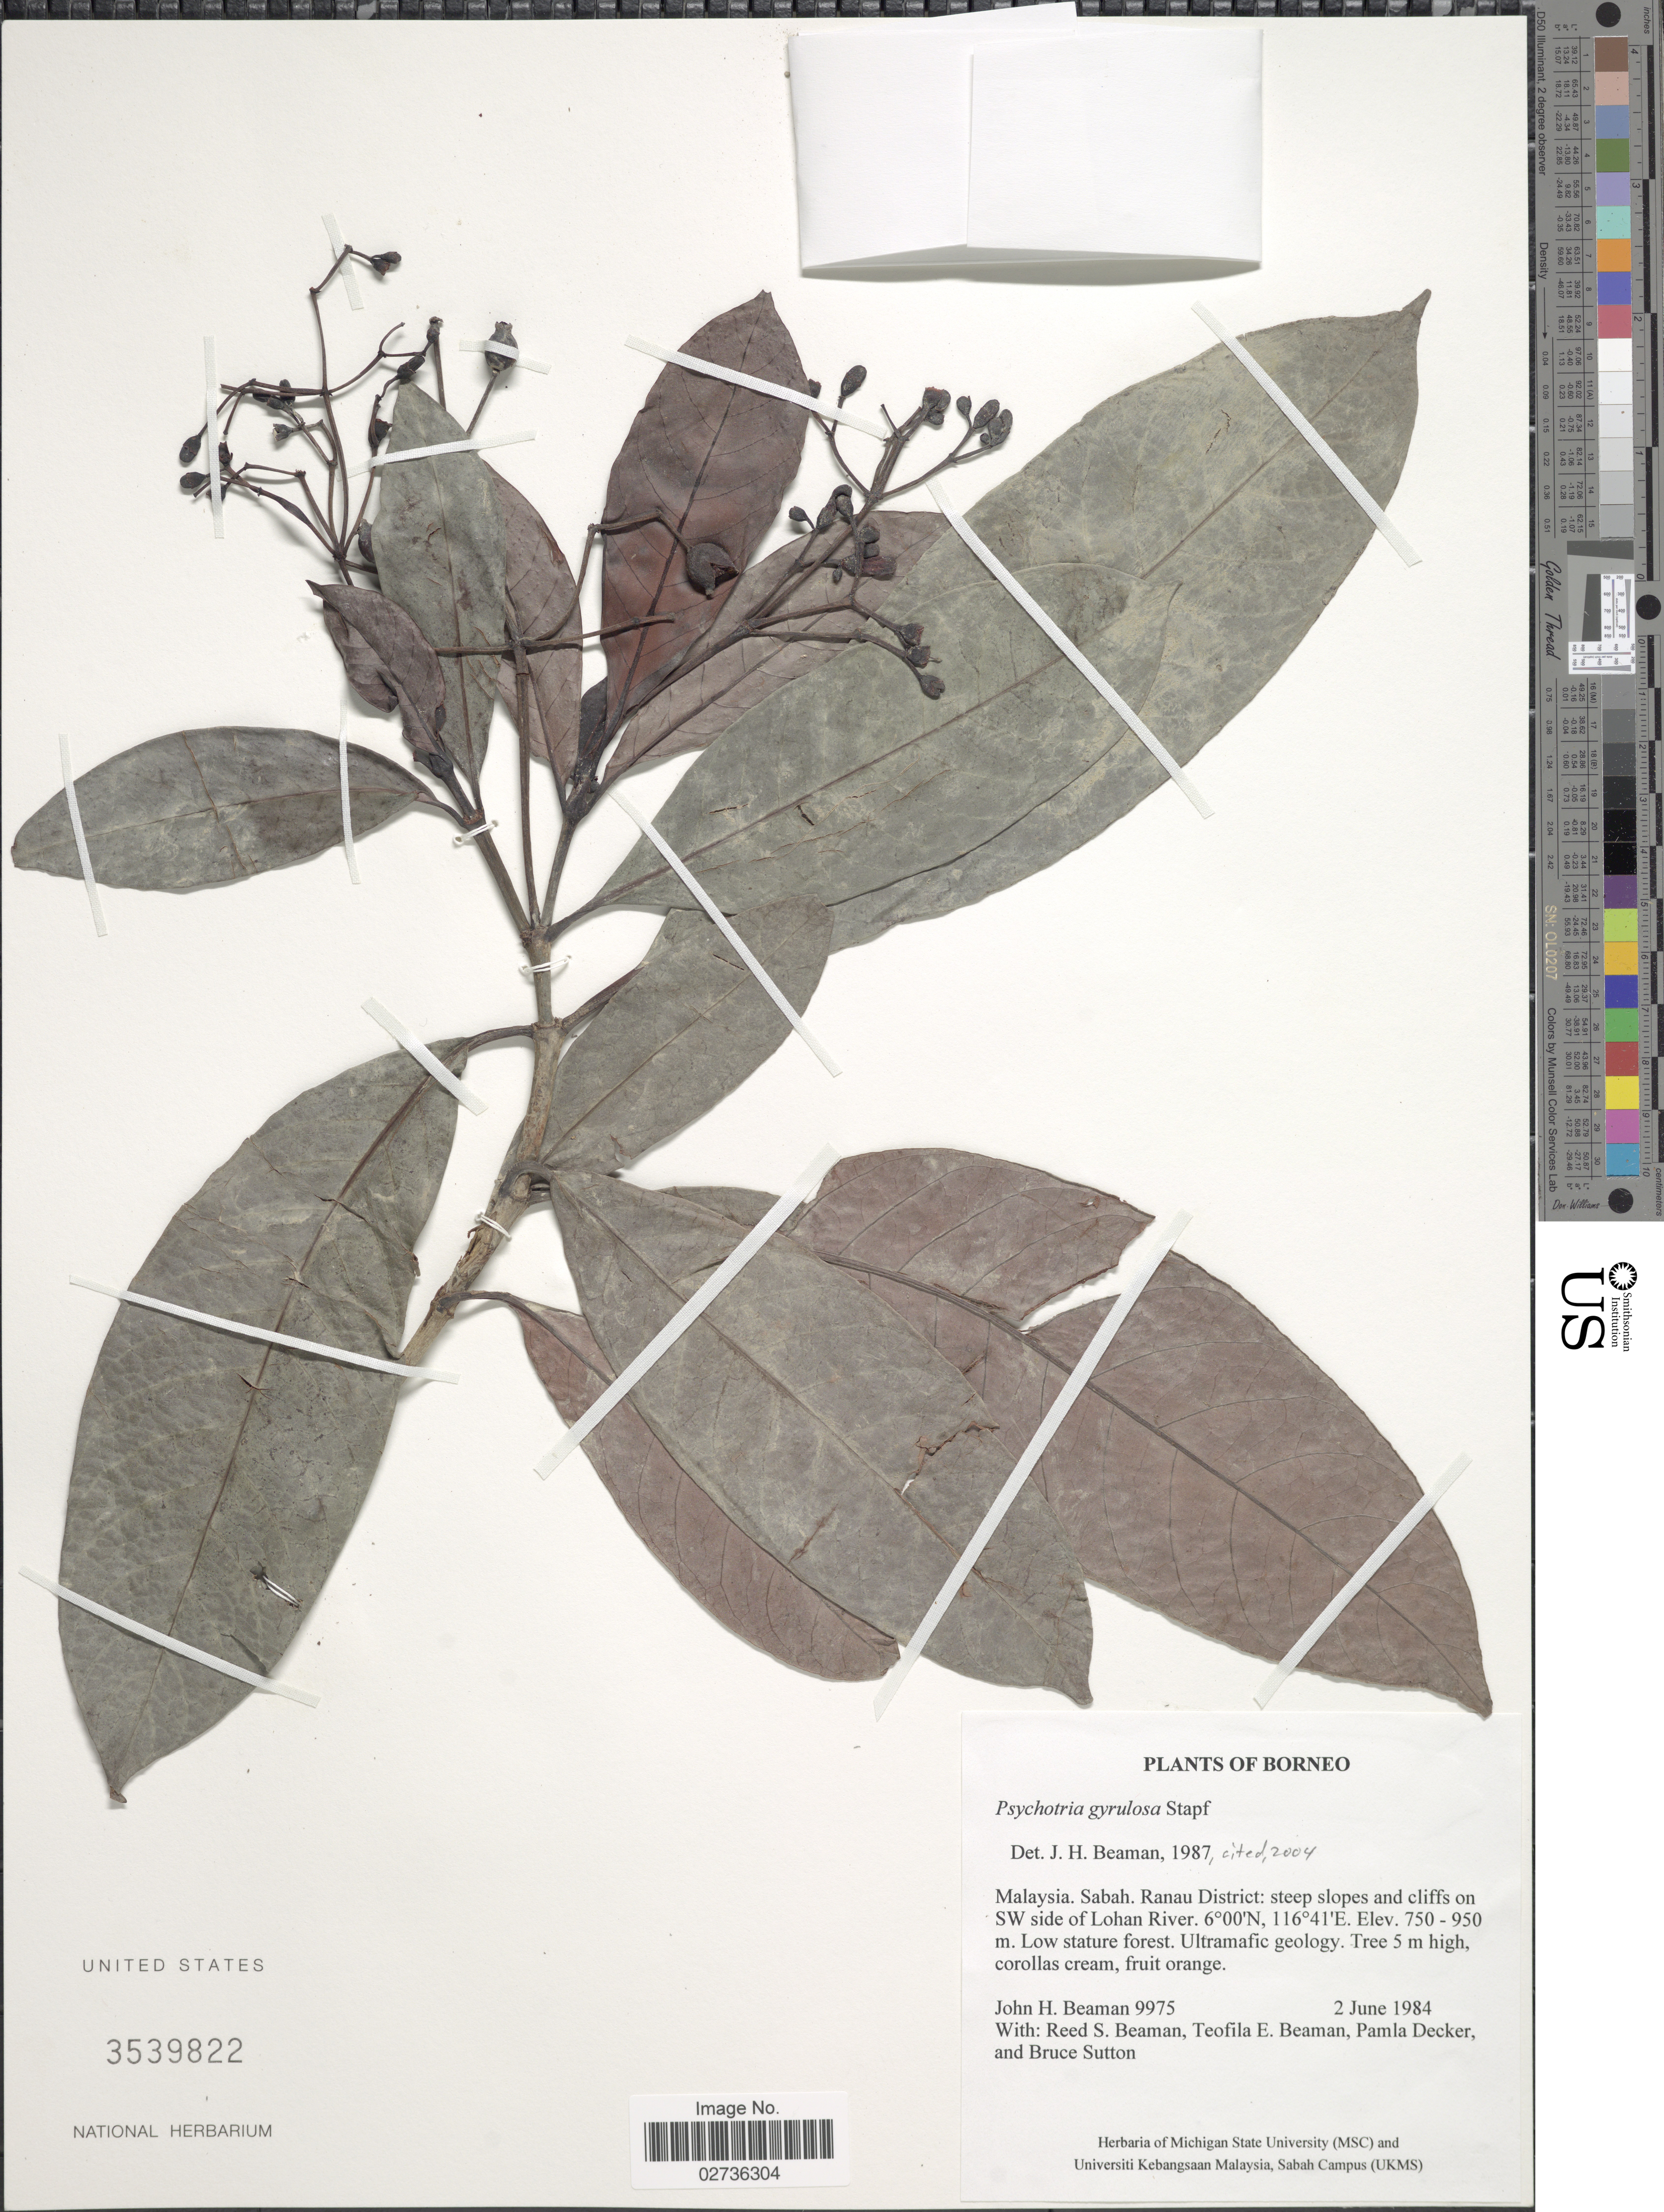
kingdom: Plantae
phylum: Tracheophyta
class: Magnoliopsida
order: Gentianales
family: Rubiaceae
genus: Psychotria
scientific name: Psychotria gyrulosa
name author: Stapf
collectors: J. H. Beaman, R. S. Beaman, T. E. Beaman, P. Decker & B. Sutton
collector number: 9975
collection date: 1984-06-02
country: Malaysia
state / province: Sabah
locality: Borneo. Ranau District: steep slopes and cliffs on SW side of Lohan River.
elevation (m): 750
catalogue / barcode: US 3539822